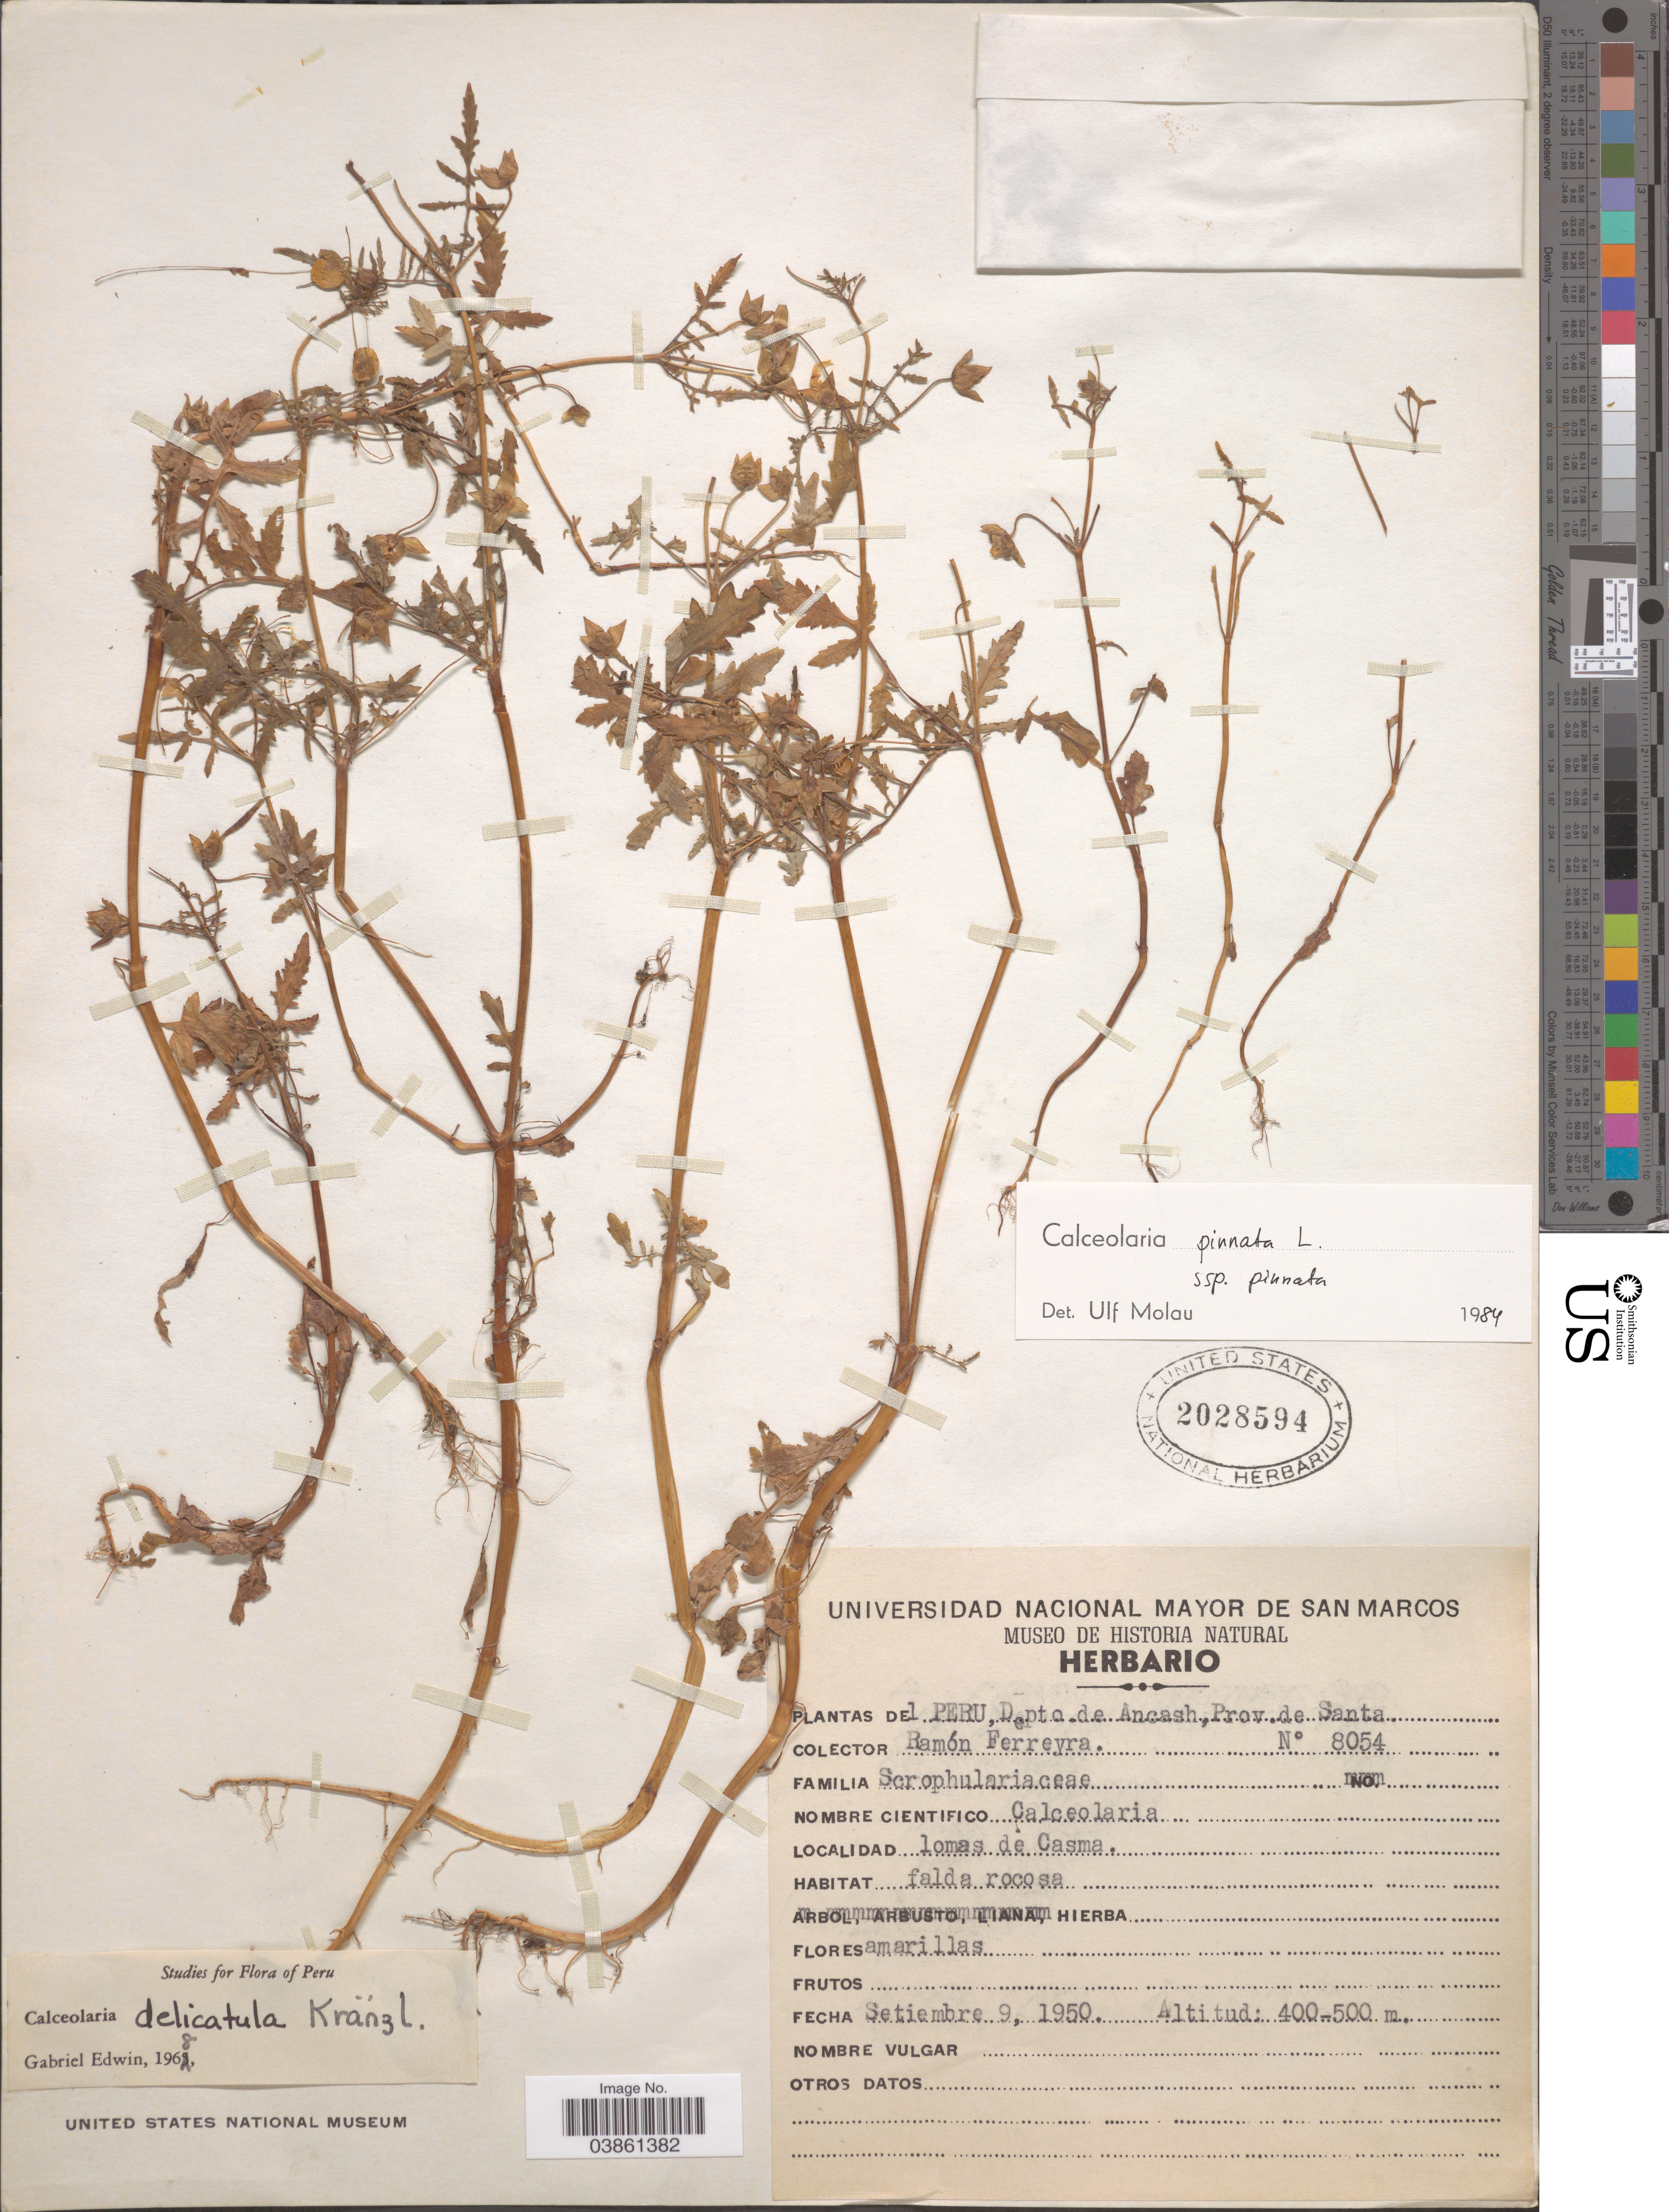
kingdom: Plantae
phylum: Tracheophyta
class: Magnoliopsida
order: Lamiales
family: Calceolariaceae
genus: Calceolaria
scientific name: Calceolaria pinnata subsp. pinnata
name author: L.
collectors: R. A. Ferreyra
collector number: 8054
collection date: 1950-09-09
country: Peru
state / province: Ancash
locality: Depto de Ancash, Prov. de Santa. Lomas de Casma.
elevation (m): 400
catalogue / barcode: US 2028594